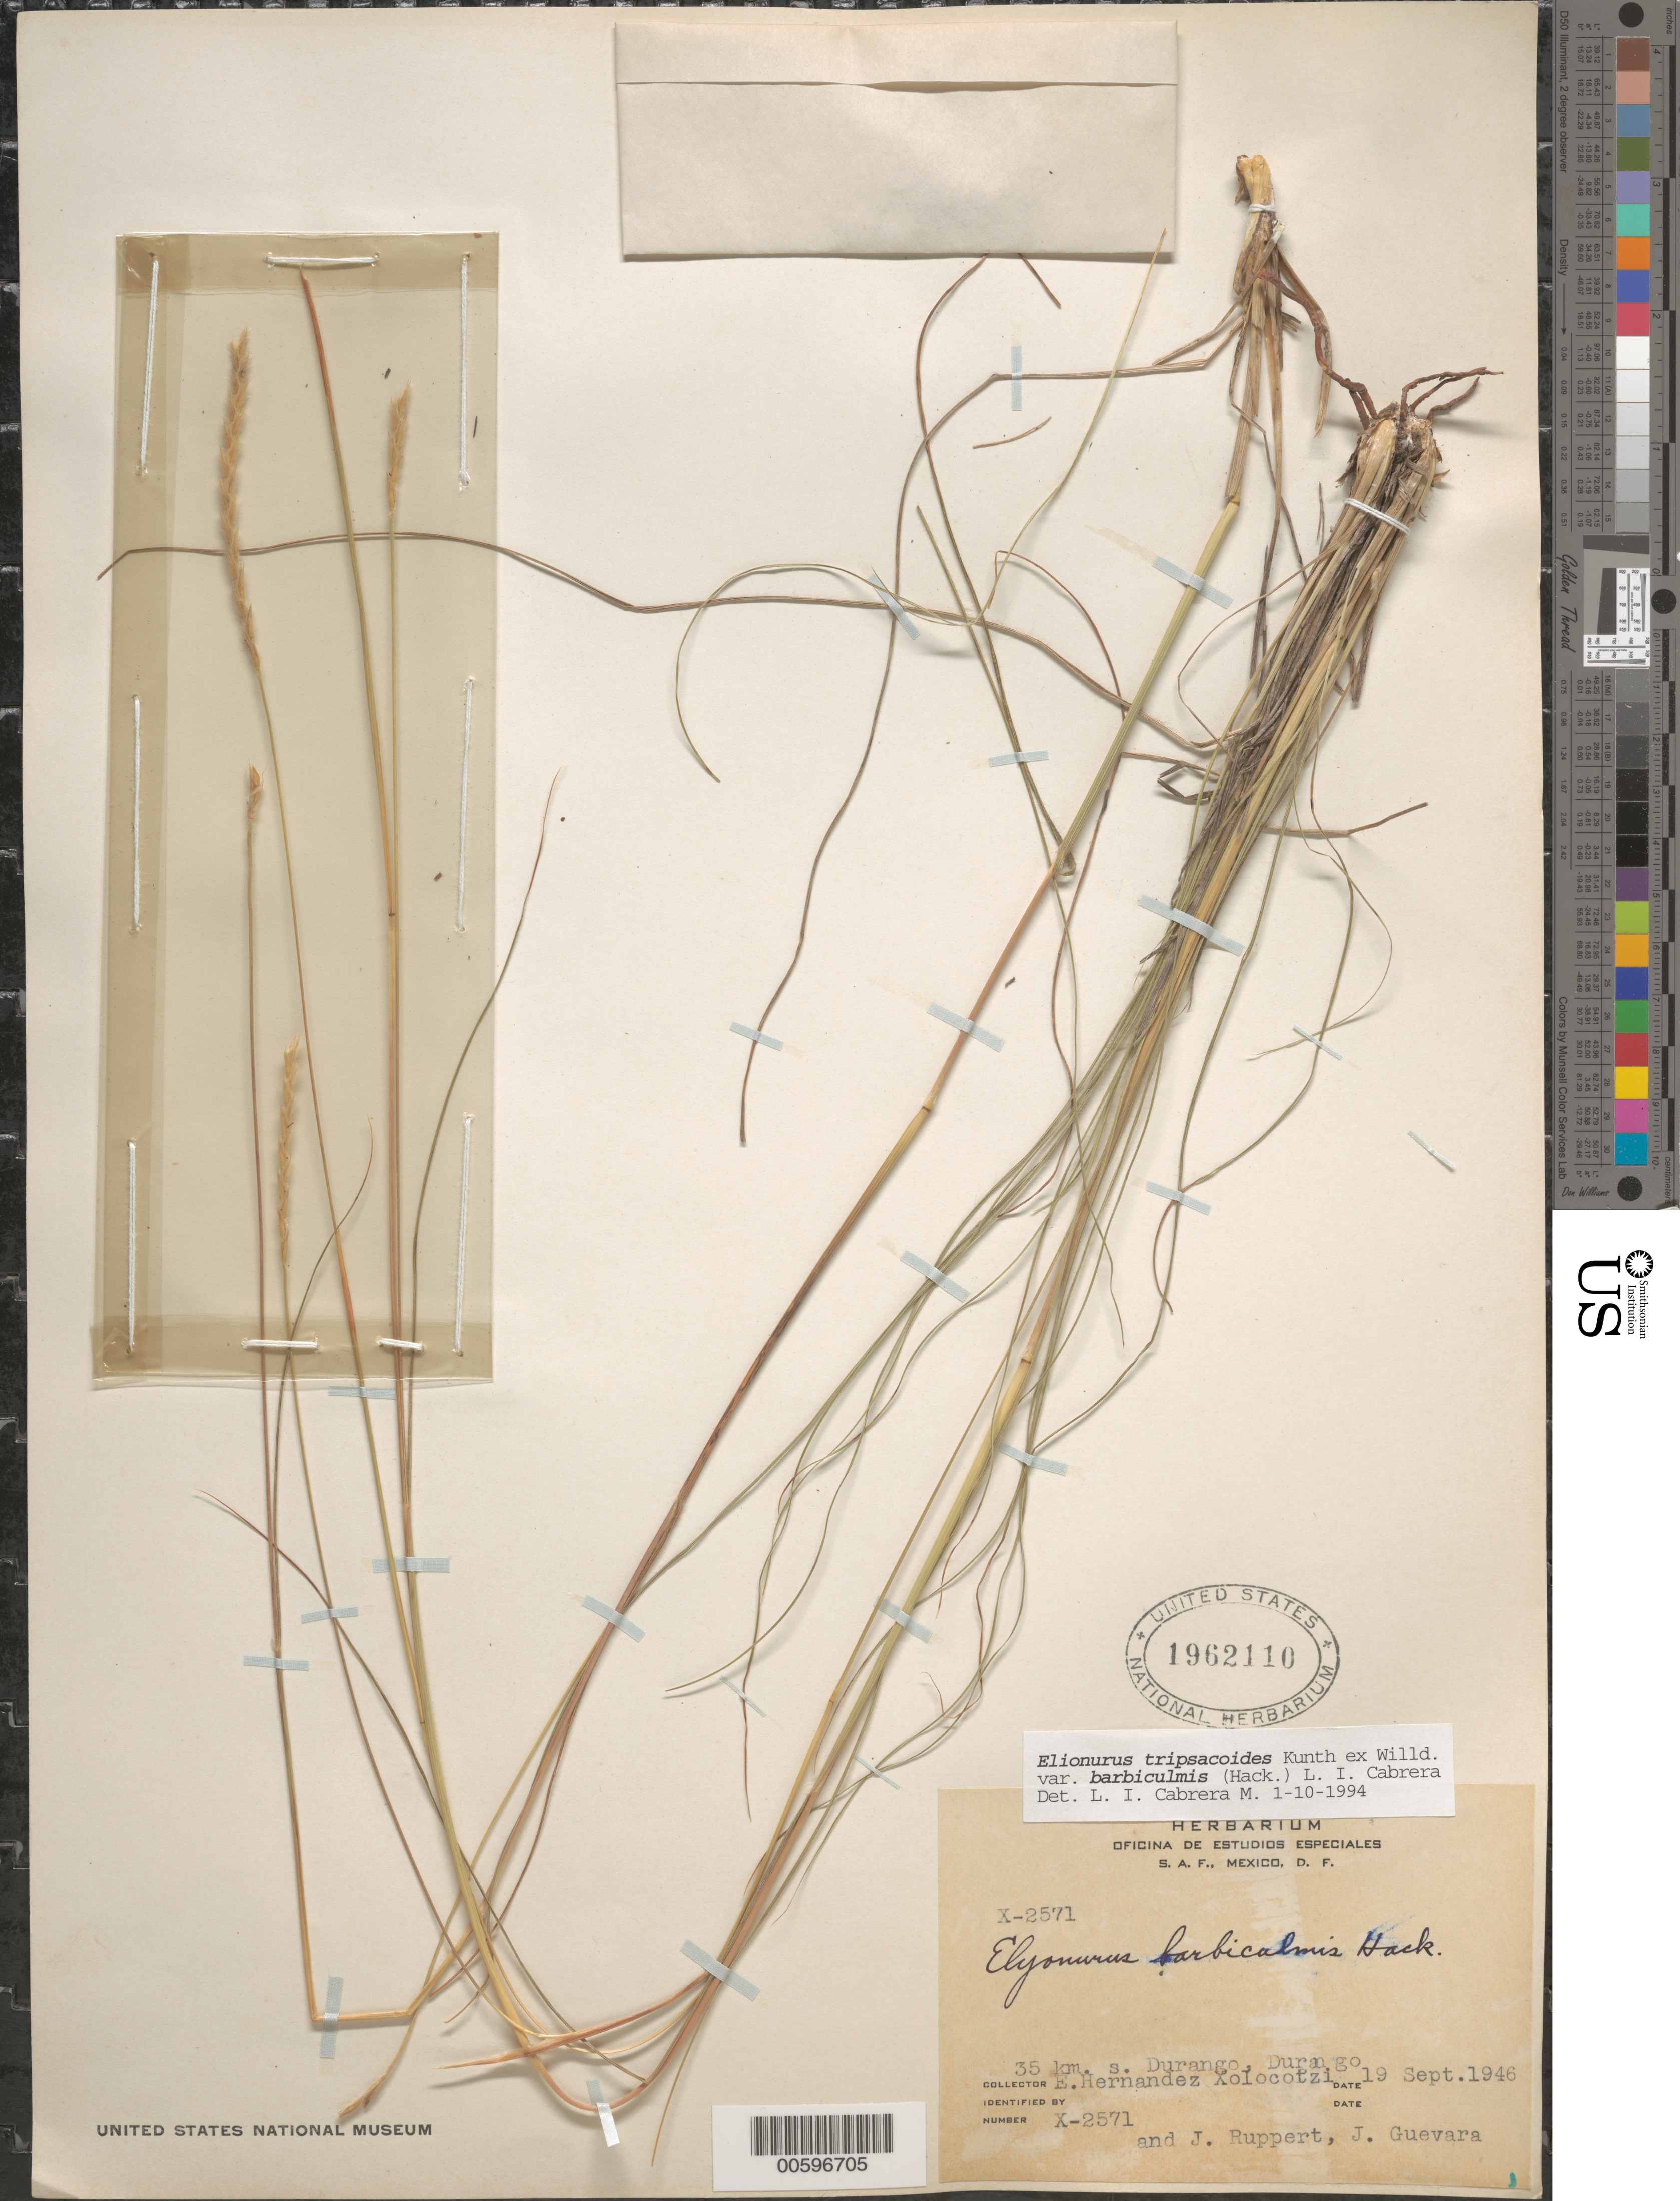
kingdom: Plantae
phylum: Tracheophyta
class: Liliopsida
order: Poales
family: Poaceae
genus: Elionurus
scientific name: Elionurus tripsacoides var. barbiculmis (Hack.) L.I. Cabrera & Dávila, comb. ined.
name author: (Hack.) L.I. Cabrera & Dávila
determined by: Cabrera M., L. I.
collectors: E. I. Hernández-X., J. Ruppert & J. Guevara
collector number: X-2571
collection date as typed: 19 Sep 1946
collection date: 1946-09-19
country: Mexico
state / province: Durango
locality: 35 km S Durango.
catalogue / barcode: US 1962110